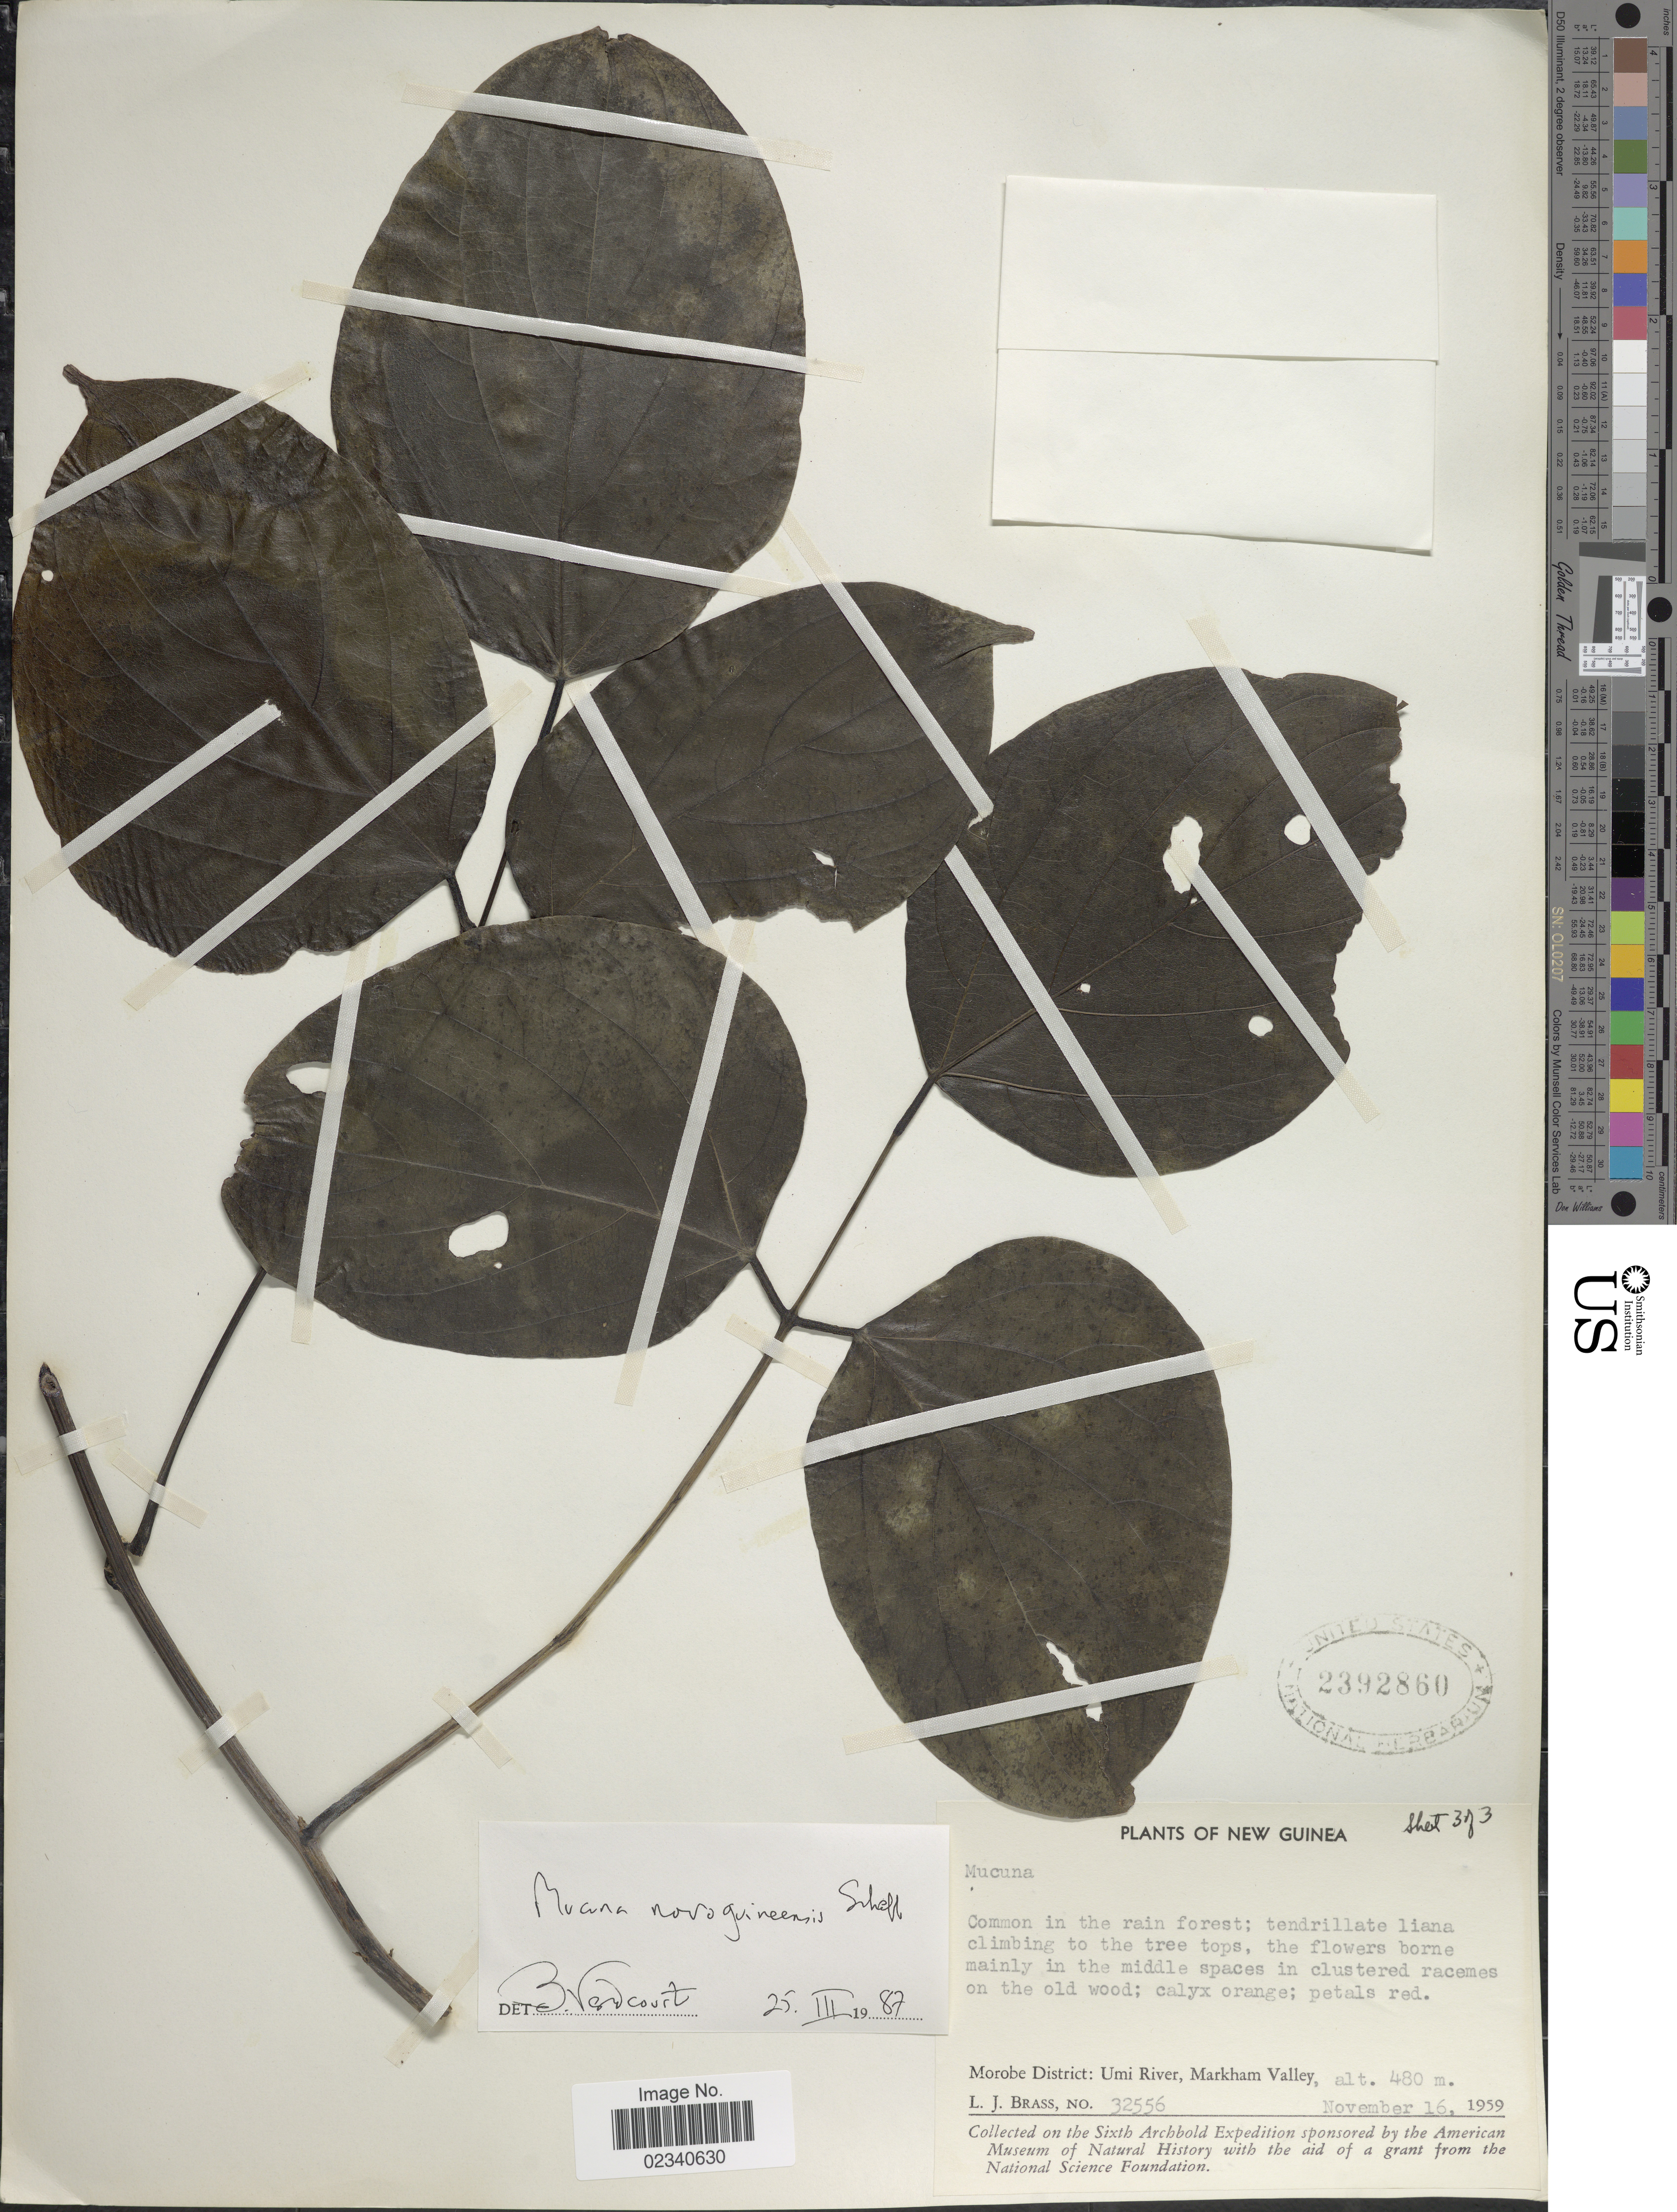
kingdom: Plantae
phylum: Tracheophyta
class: Magnoliopsida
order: Fabales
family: Fabaceae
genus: Mucuna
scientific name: Mucuna nova-guineensis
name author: Scheff.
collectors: L. J. Brass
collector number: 32556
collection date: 1959-11-16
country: Papua New Guinea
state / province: Morobe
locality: New Guinea. Umi River, Markham Valley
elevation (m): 480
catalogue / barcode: US 2392860